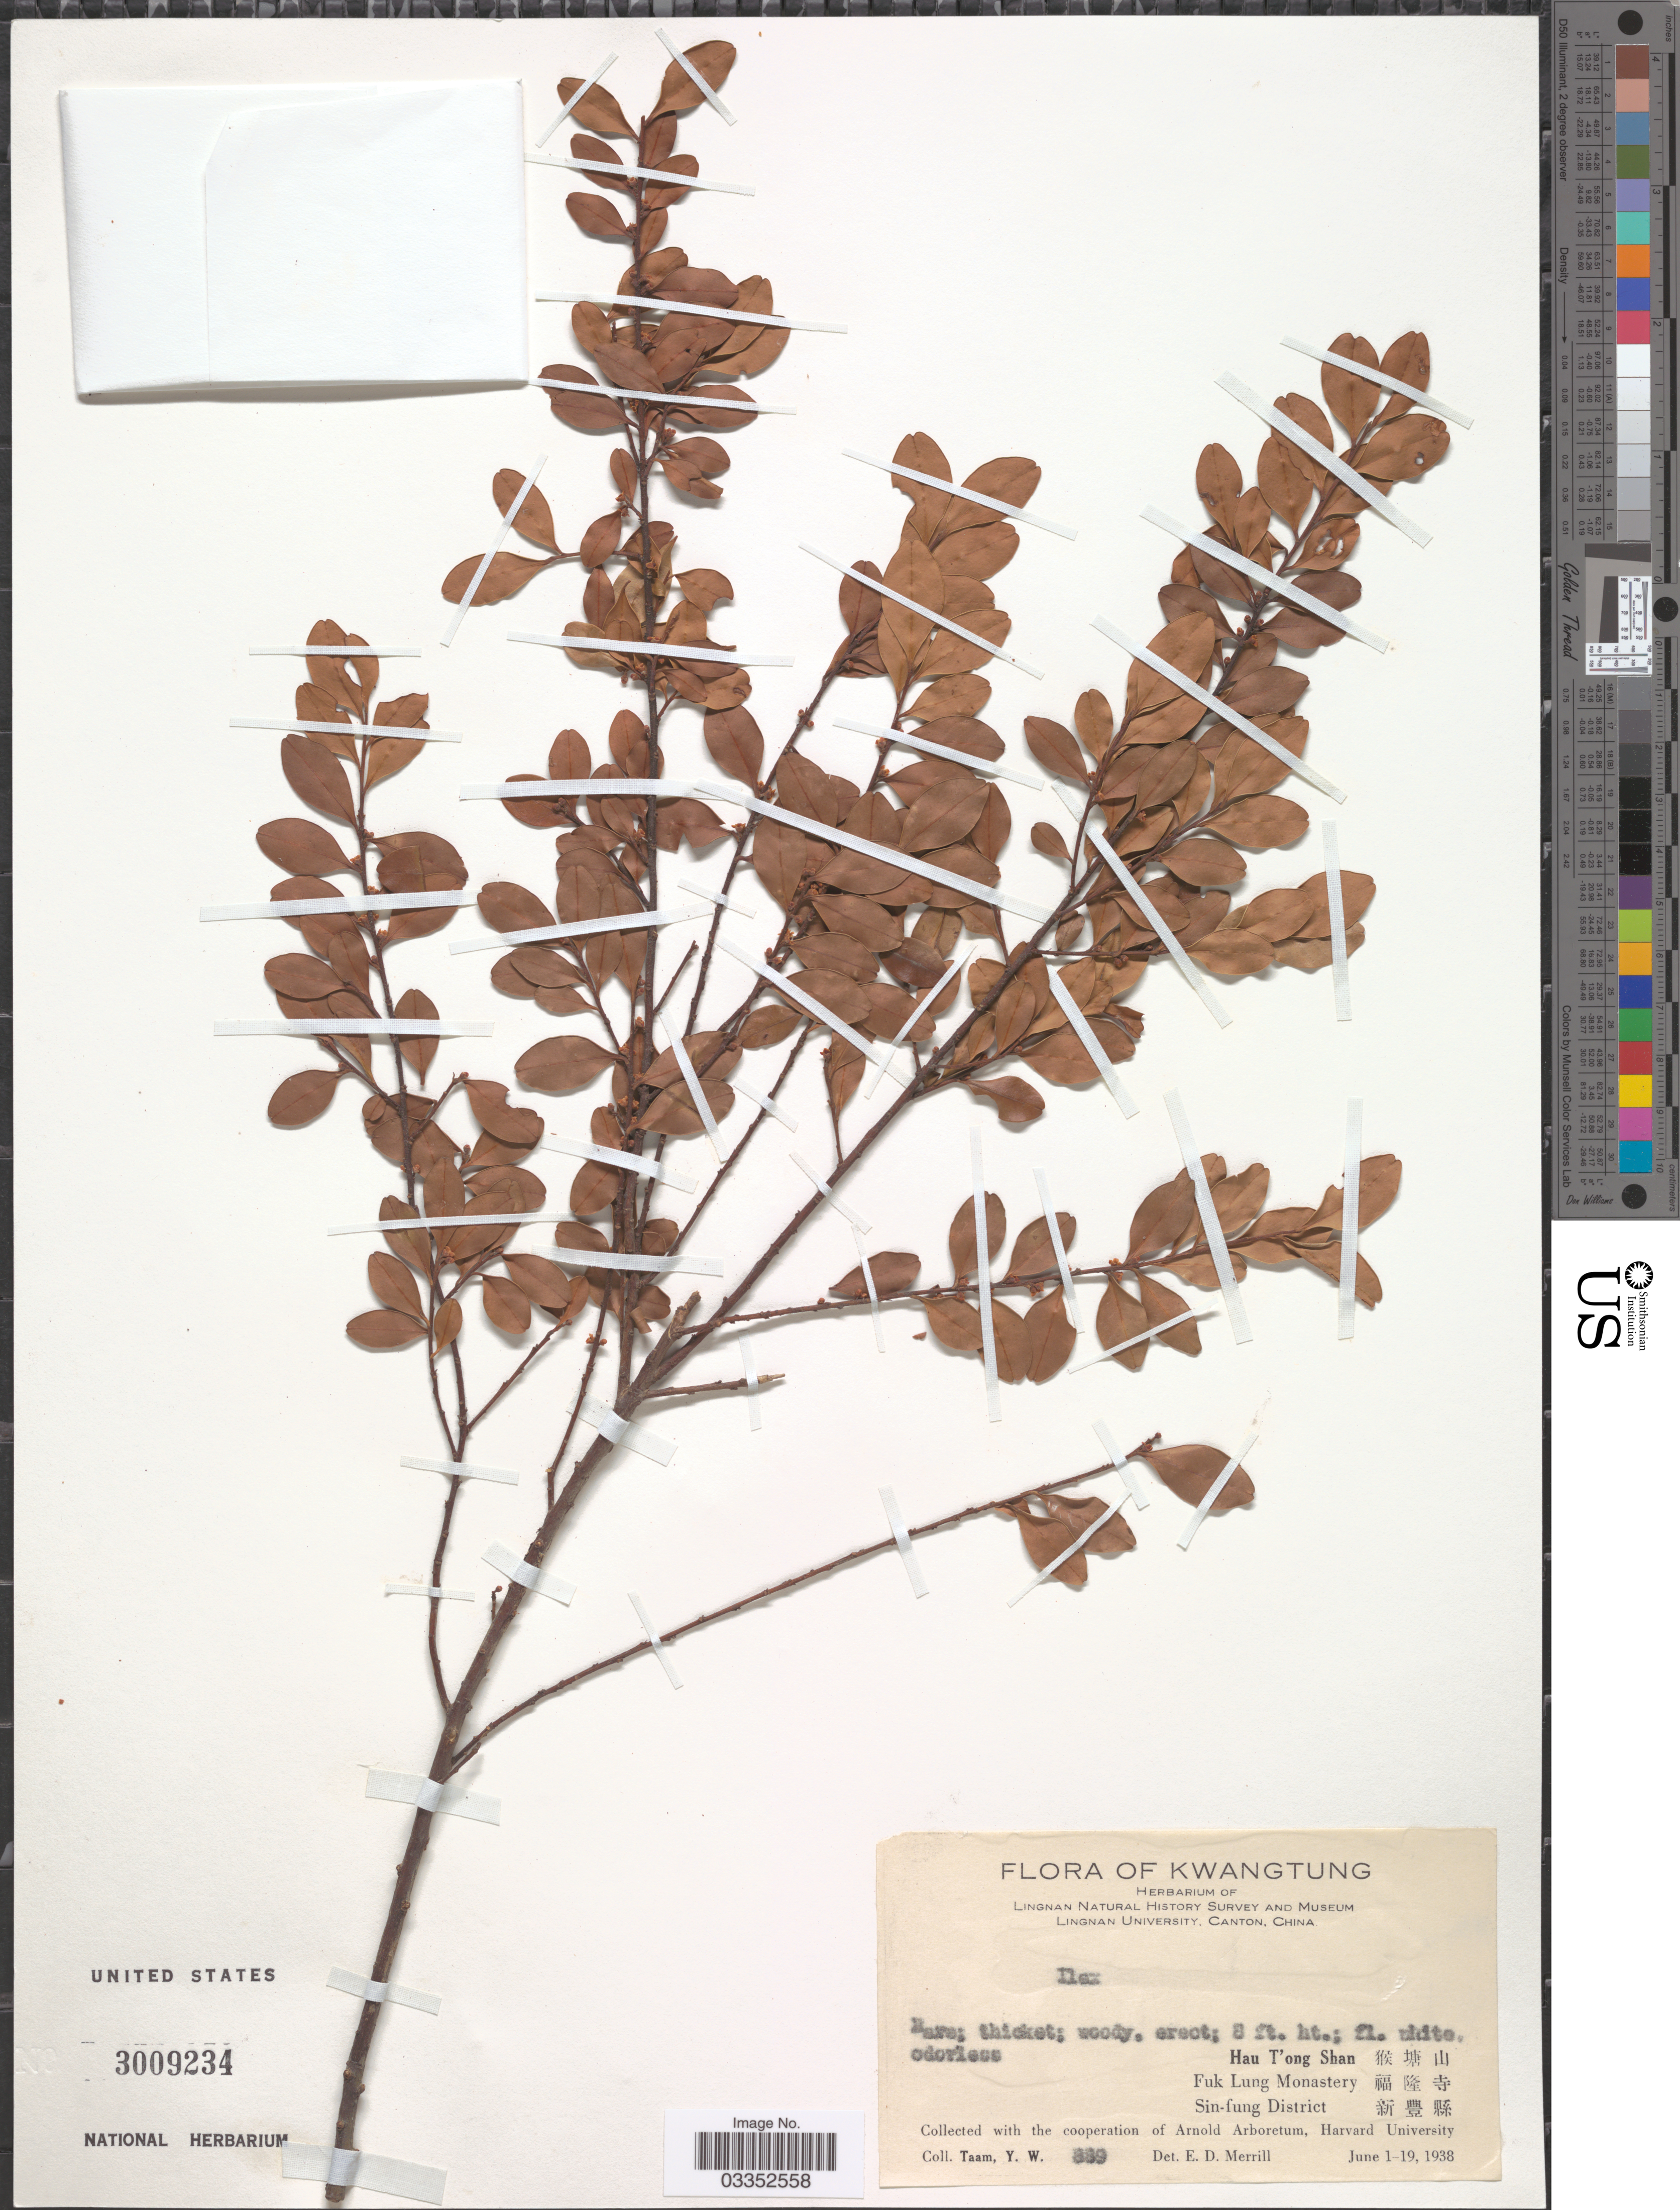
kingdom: Plantae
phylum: Tracheophyta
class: Magnoliopsida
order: Aquifoliales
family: Aquifoliaceae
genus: Ilex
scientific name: Ilex sp.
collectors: Y. W. Taam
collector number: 889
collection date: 1938-06-01/1938-06-19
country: China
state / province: Guangdong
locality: Kwangtung, Hau T'ong Shan X, Fuk Lung Monastery X, Sin-fung District X.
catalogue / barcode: US 3009234